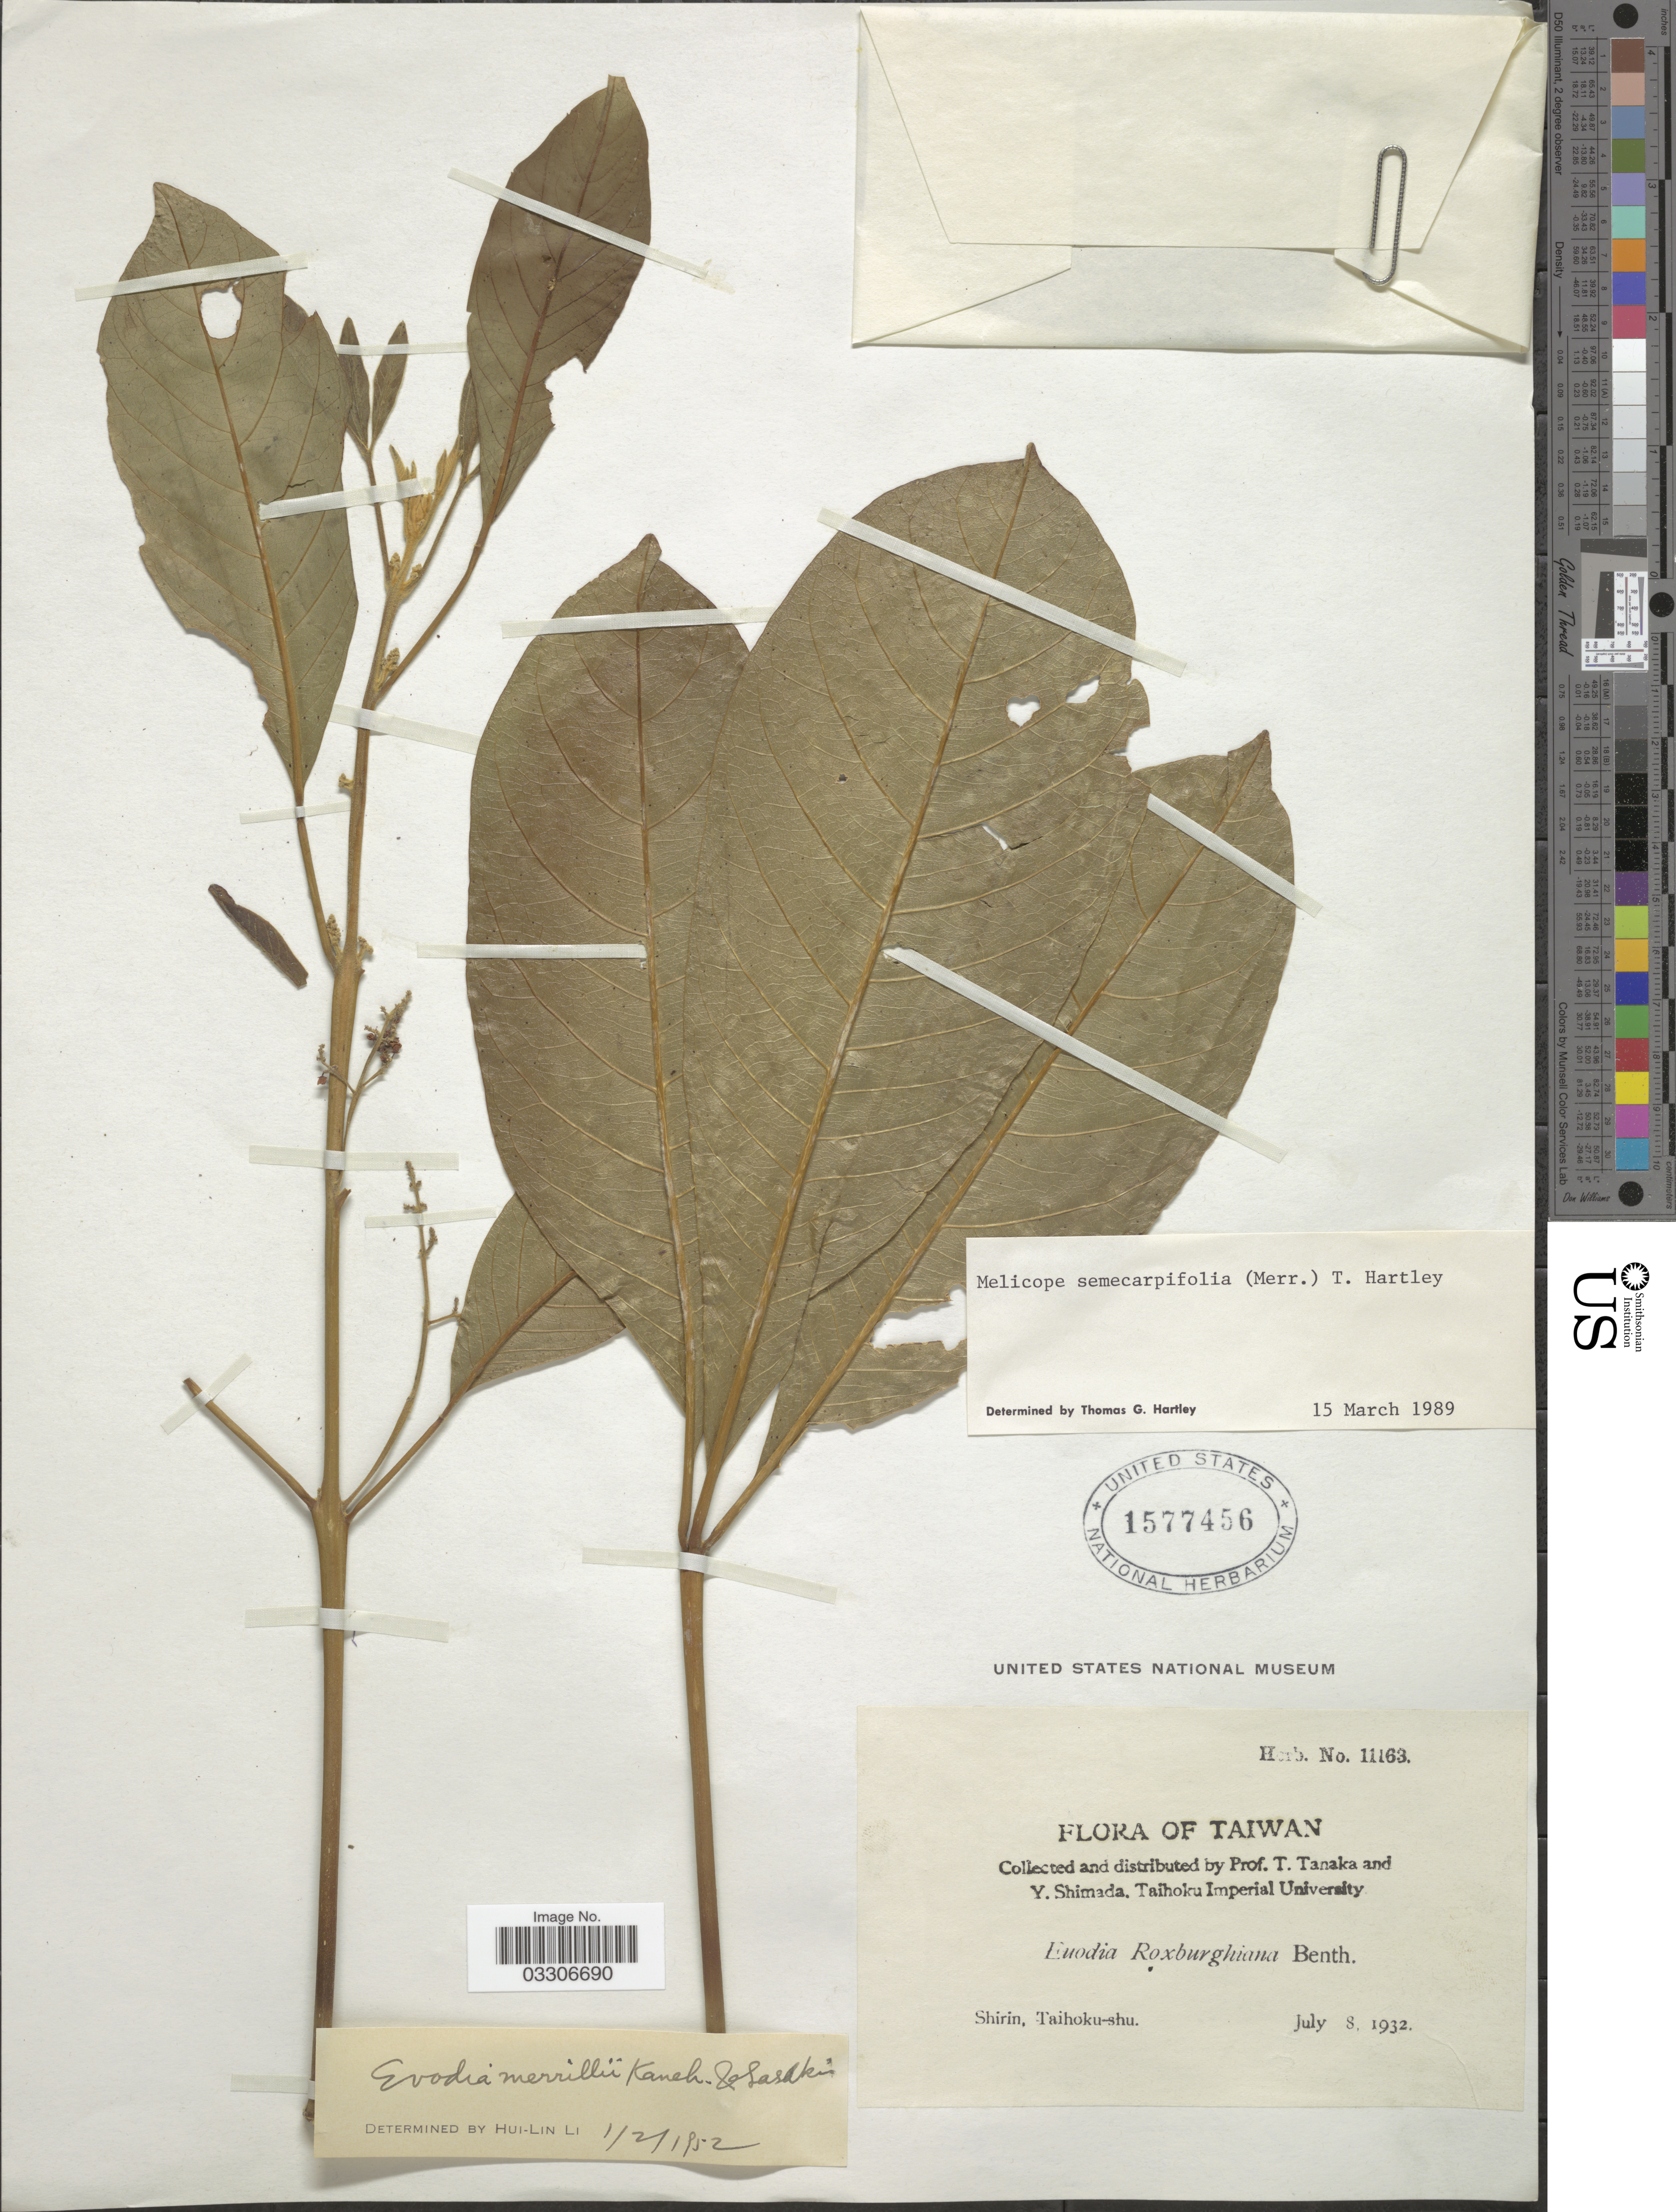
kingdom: Plantae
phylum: Tracheophyta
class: Magnoliopsida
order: Sapindales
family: Rutaceae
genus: Melicope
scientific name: Melicope semecarpifolia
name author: (Merr.) T.G. Hartley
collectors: T. Tanaka & Y. Shimada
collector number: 11163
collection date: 1932-07-08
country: Taiwan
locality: Shirin, Taihoku-shu.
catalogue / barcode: US 1577456